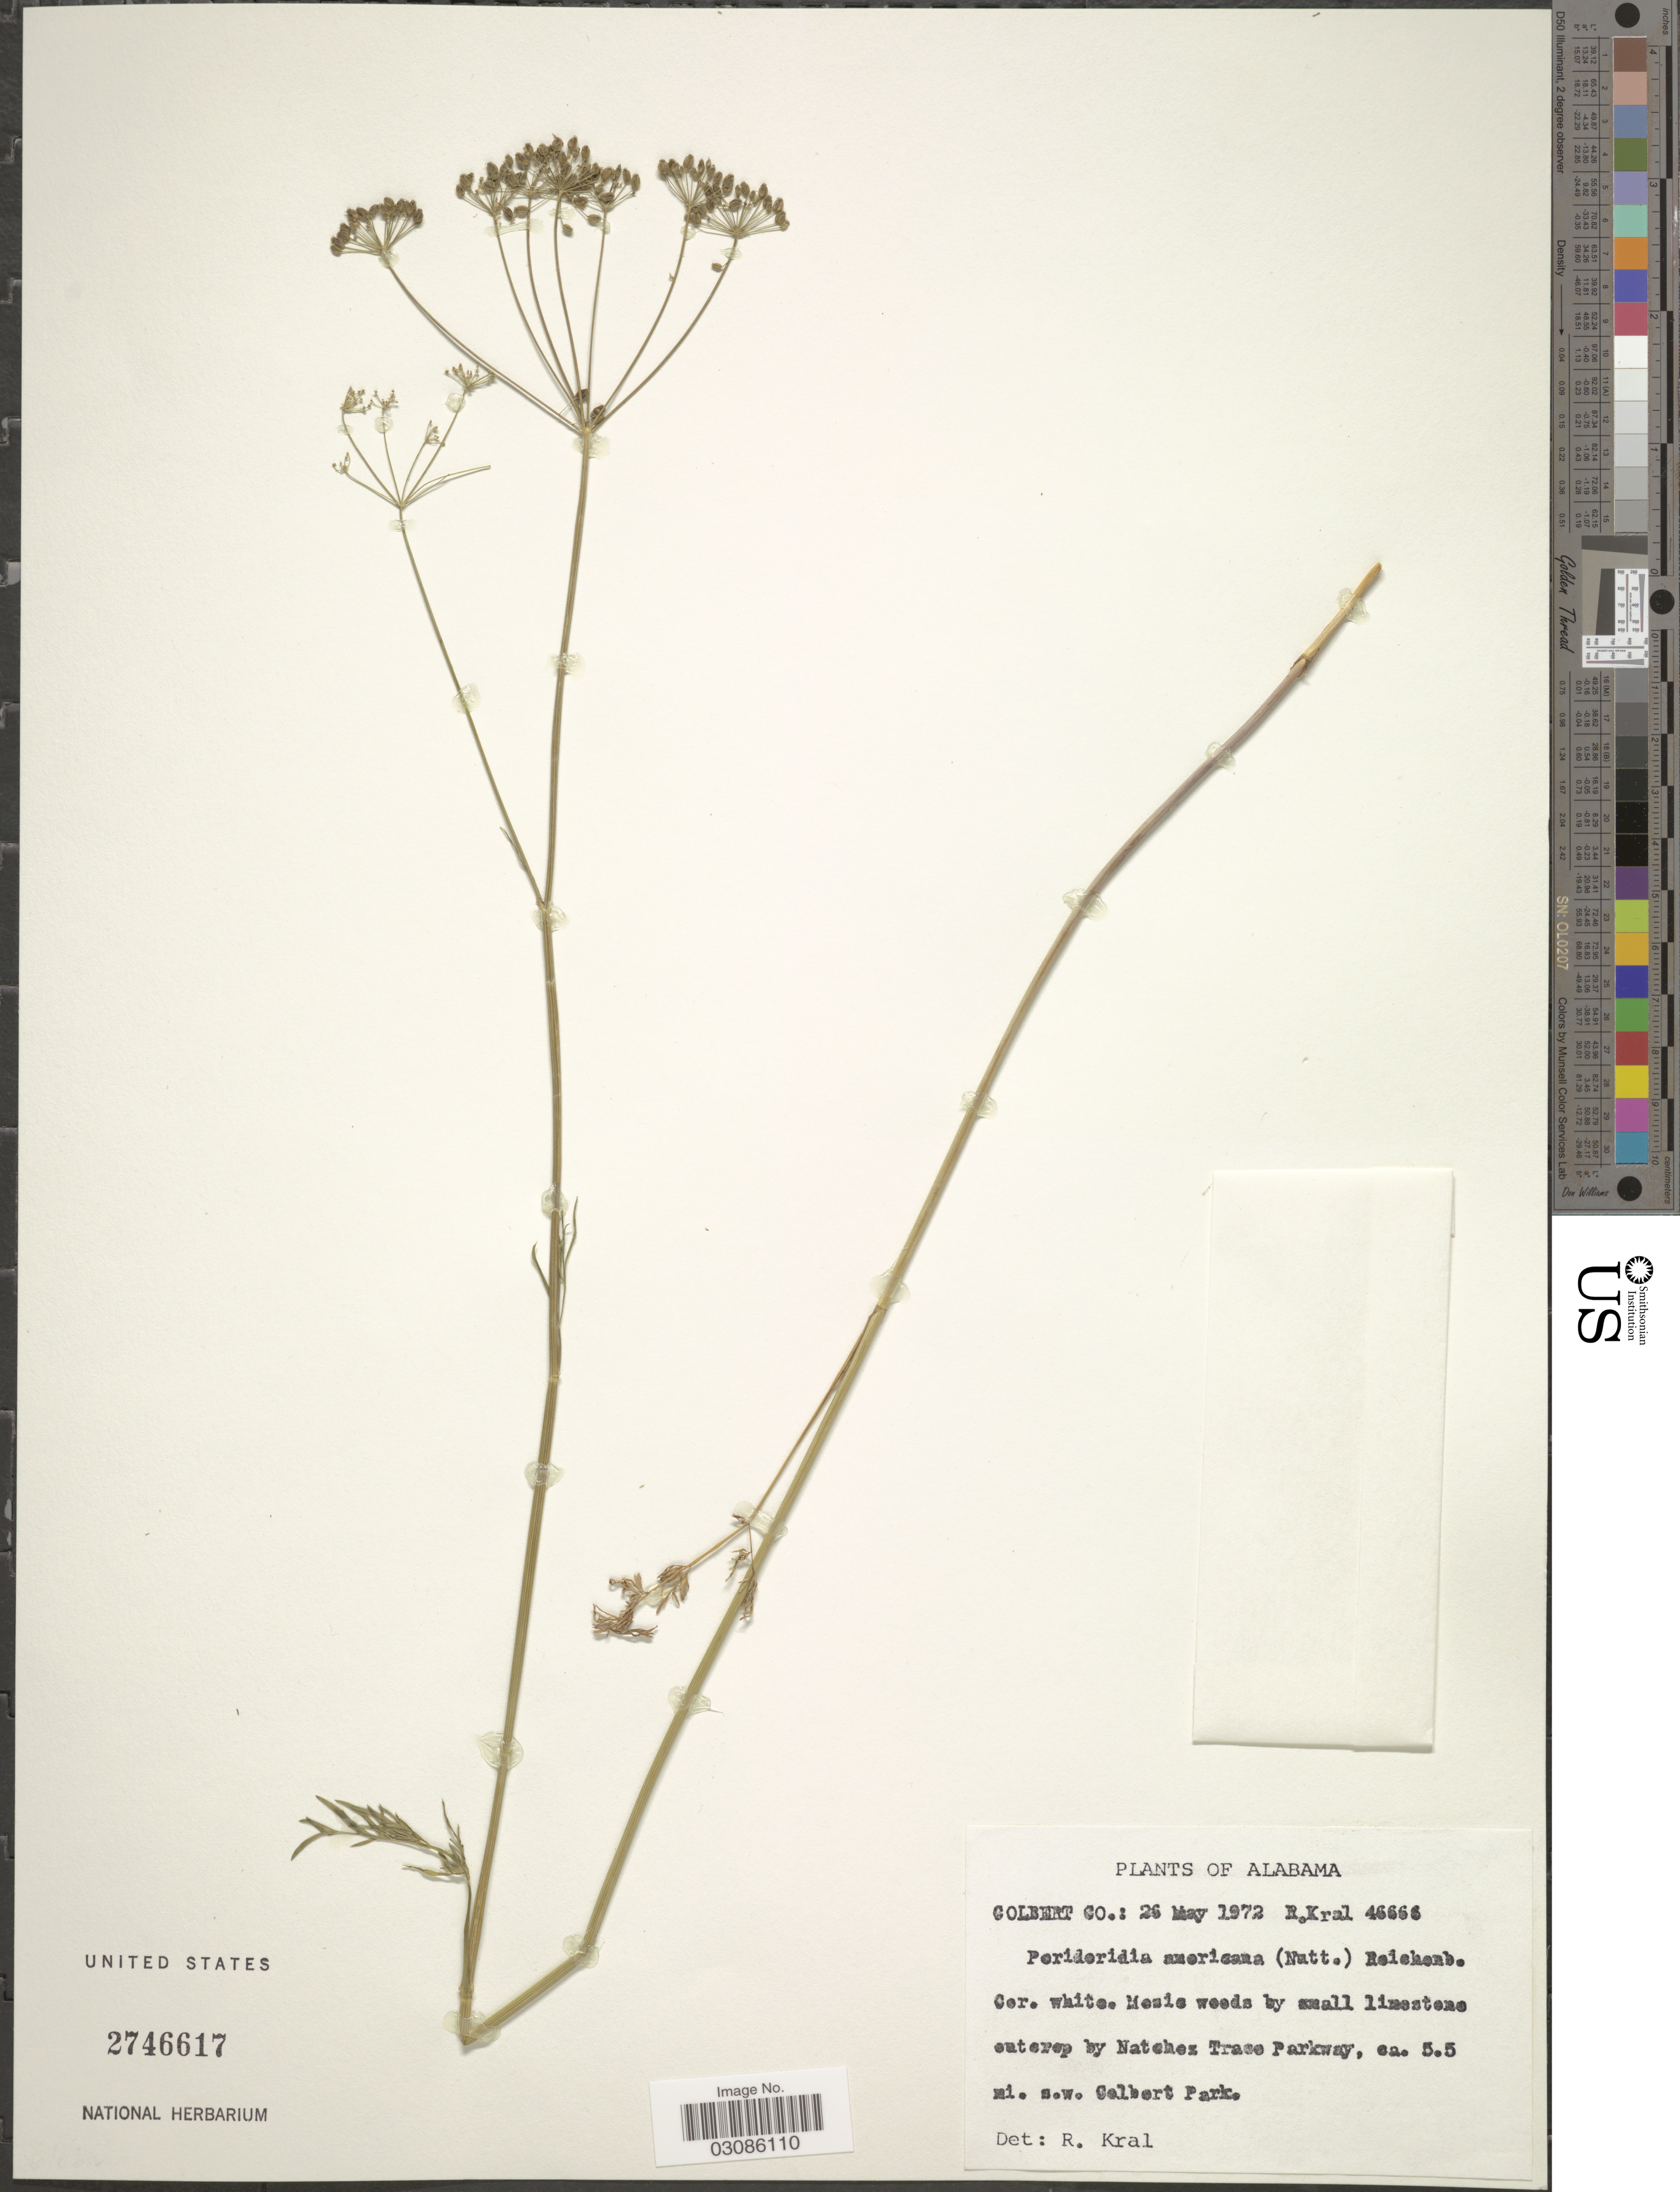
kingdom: Plantae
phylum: Tracheophyta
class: Magnoliopsida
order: Apiales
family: Apiaceae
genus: Perideridia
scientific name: Perideridia americana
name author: (Nutt. ex DC.) Rchb. ex Steud.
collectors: R. Kral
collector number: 46666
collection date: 1972-05-26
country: United States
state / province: Alabama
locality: Golbert Co.: Mesis weeds by small limestone outcrop by Natchez Trace Parkway, ca. 5.5 mi. s.w. Golbert Park.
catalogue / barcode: US 2746617